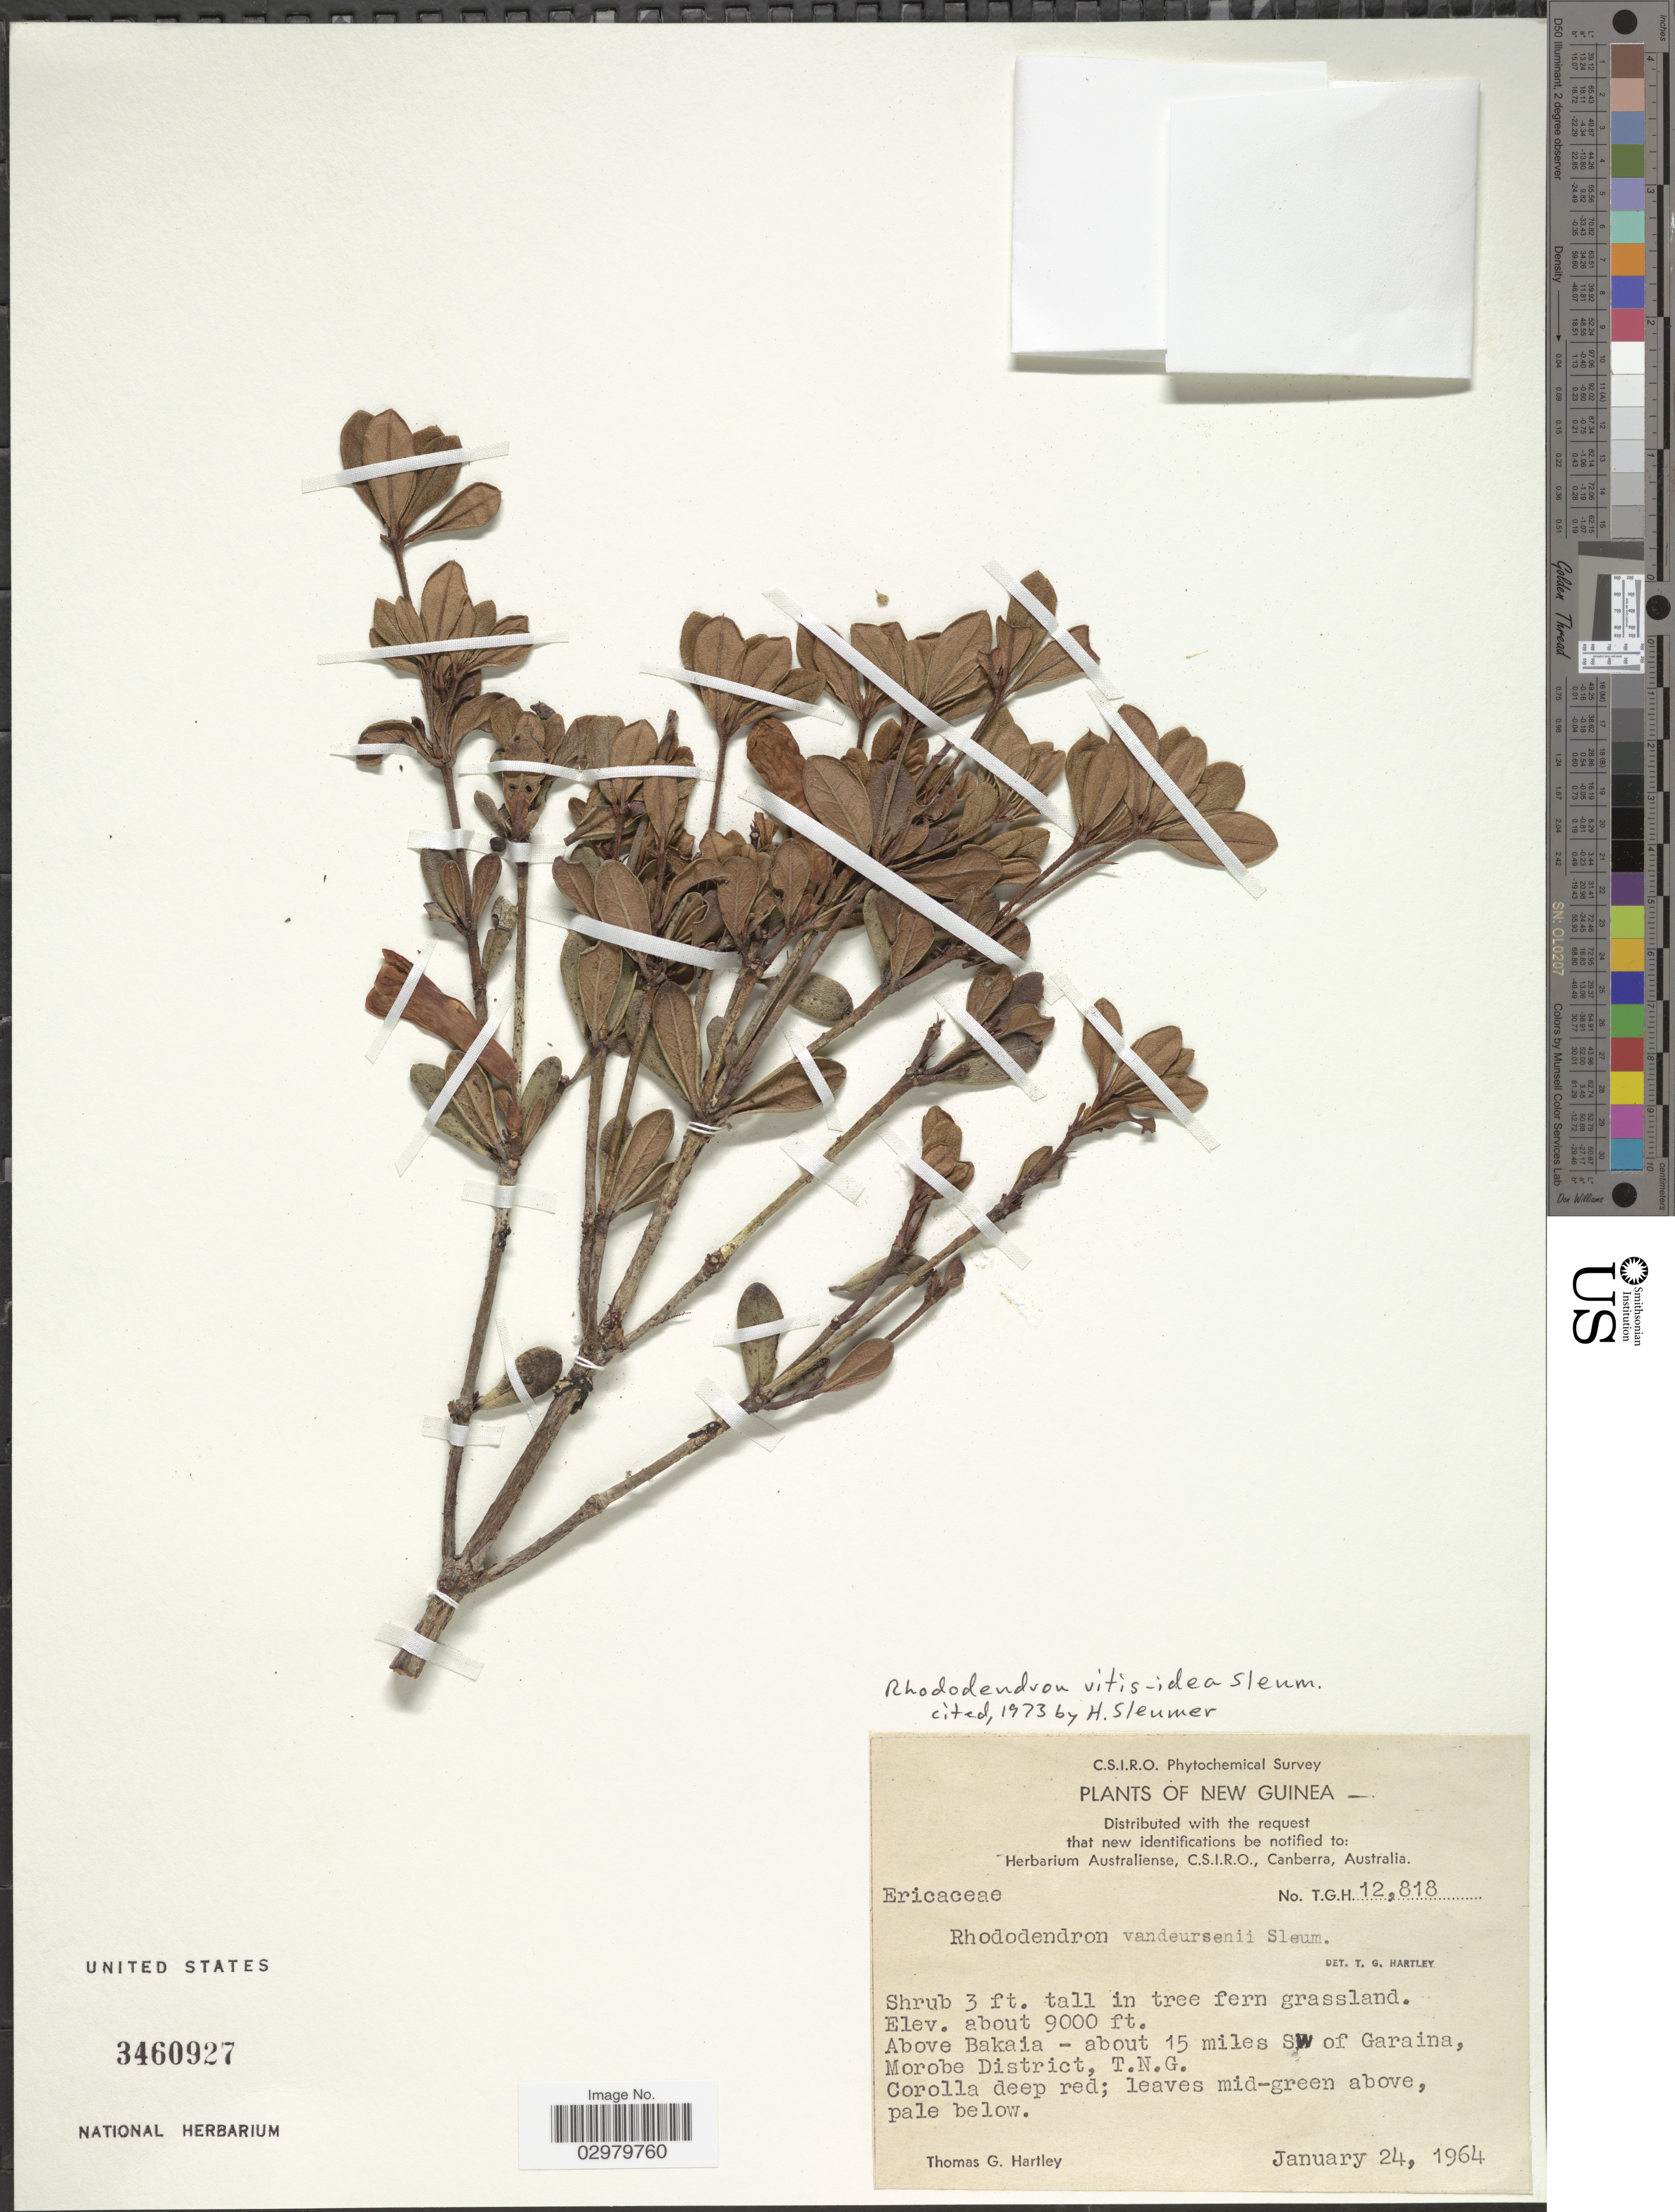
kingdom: Plantae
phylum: Tracheophyta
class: Magnoliopsida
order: Ericales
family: Ericaceae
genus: Rhododendron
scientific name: Rhododendron vitis-idaea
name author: Sleumer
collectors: T. G. Hartley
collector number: T.G.H. 12818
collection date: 1964-01-24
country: Papua New Guinea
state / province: Morobe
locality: New Guinea. Above Bakaia - about 15 miles SW of Garaina, Morobe District, T.N.G.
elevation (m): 2743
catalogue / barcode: US 3460927